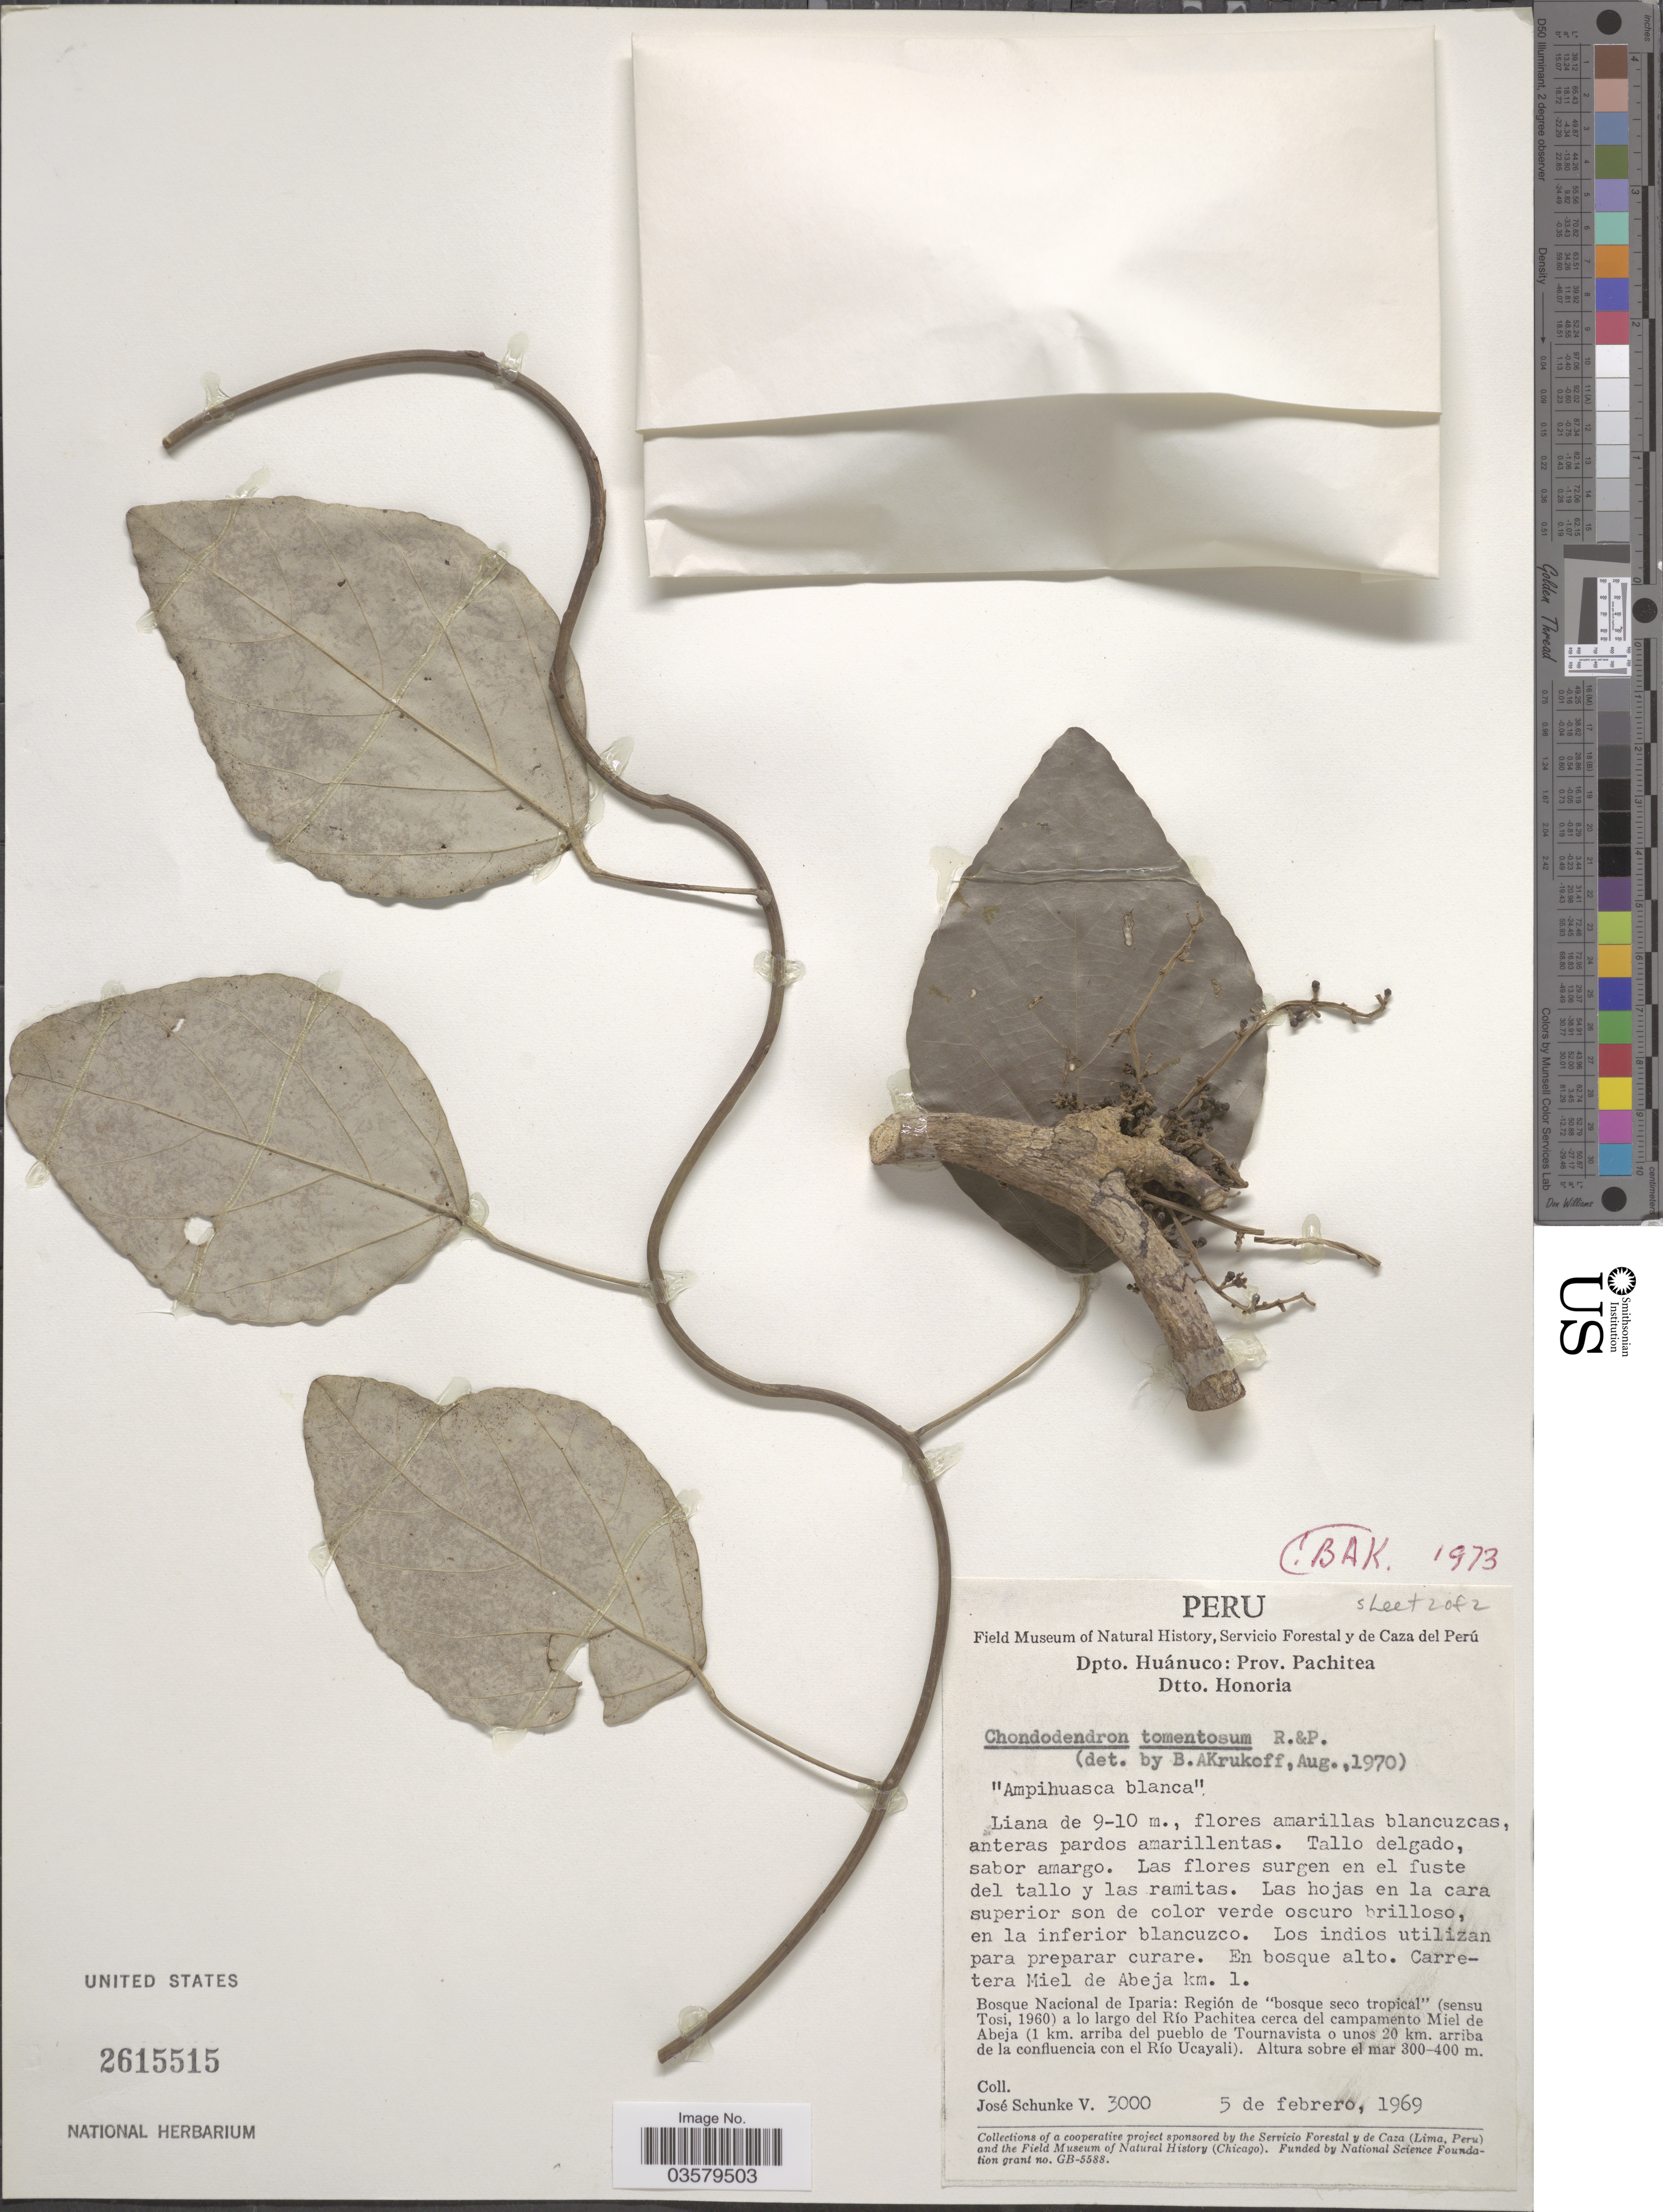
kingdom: Plantae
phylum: Tracheophyta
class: Magnoliopsida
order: Ranunculales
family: Menispermaceae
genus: Chondrodendron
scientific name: Chondrodendron tomentosum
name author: Ruiz & Pav.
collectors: J. Schunke Vigo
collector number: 3000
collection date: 1969-02-05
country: Peru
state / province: Huánuco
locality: Dpto. Huánuco: Prov. Pachitea. Dtto. Honoria. Carretera Miel de Abeja km. 1. Bosque Nacional de Iparia: Región de "bosque seco tropical" a lo largo del Río Pachitea cerca del campamento Miel de Abeja (1 km. arriba del pueblo de Tournavista o unos 20 km. arriba de la confluencia con el Río Ucayali).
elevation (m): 300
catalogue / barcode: US 2615515